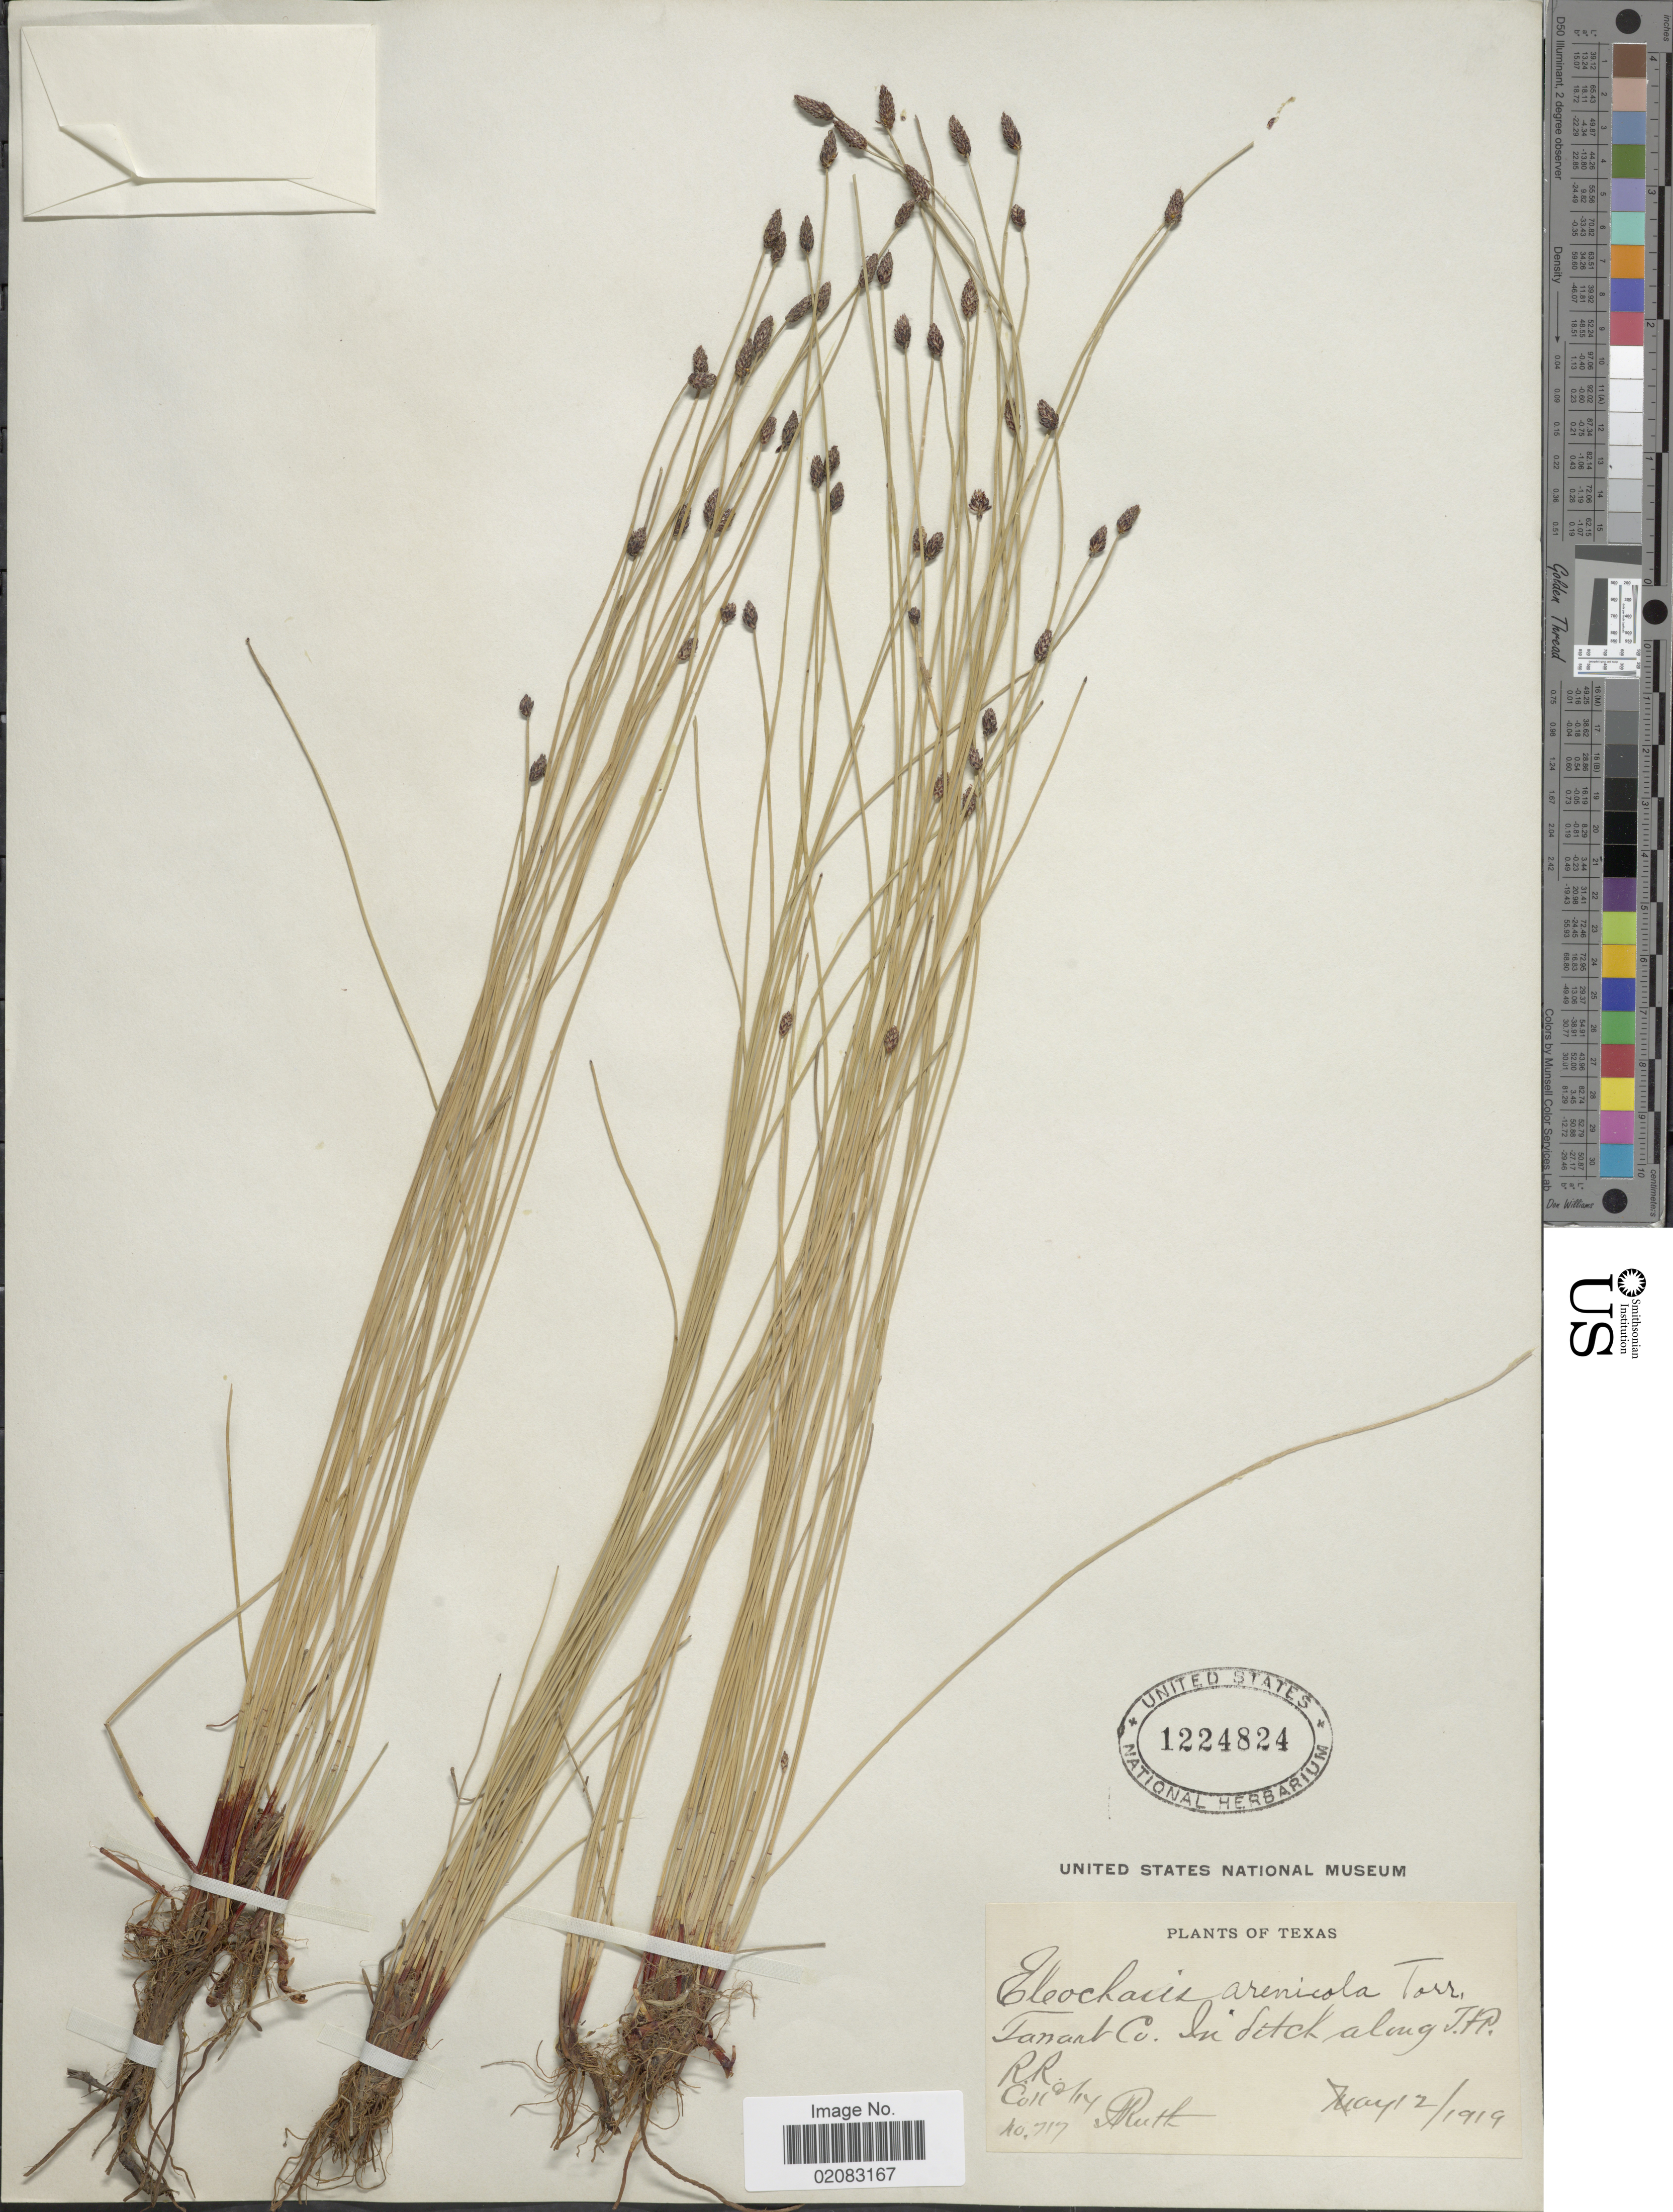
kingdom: Plantae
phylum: Tracheophyta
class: Liliopsida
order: Poales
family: Cyperaceae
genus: Eleocharis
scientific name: Eleocharis montevidensis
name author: Kunth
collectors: A. Ruth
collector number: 717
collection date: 1919-05-12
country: United States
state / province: Texas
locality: Tanant Co. In ditch along I.T.P. R.R.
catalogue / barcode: US 1224824